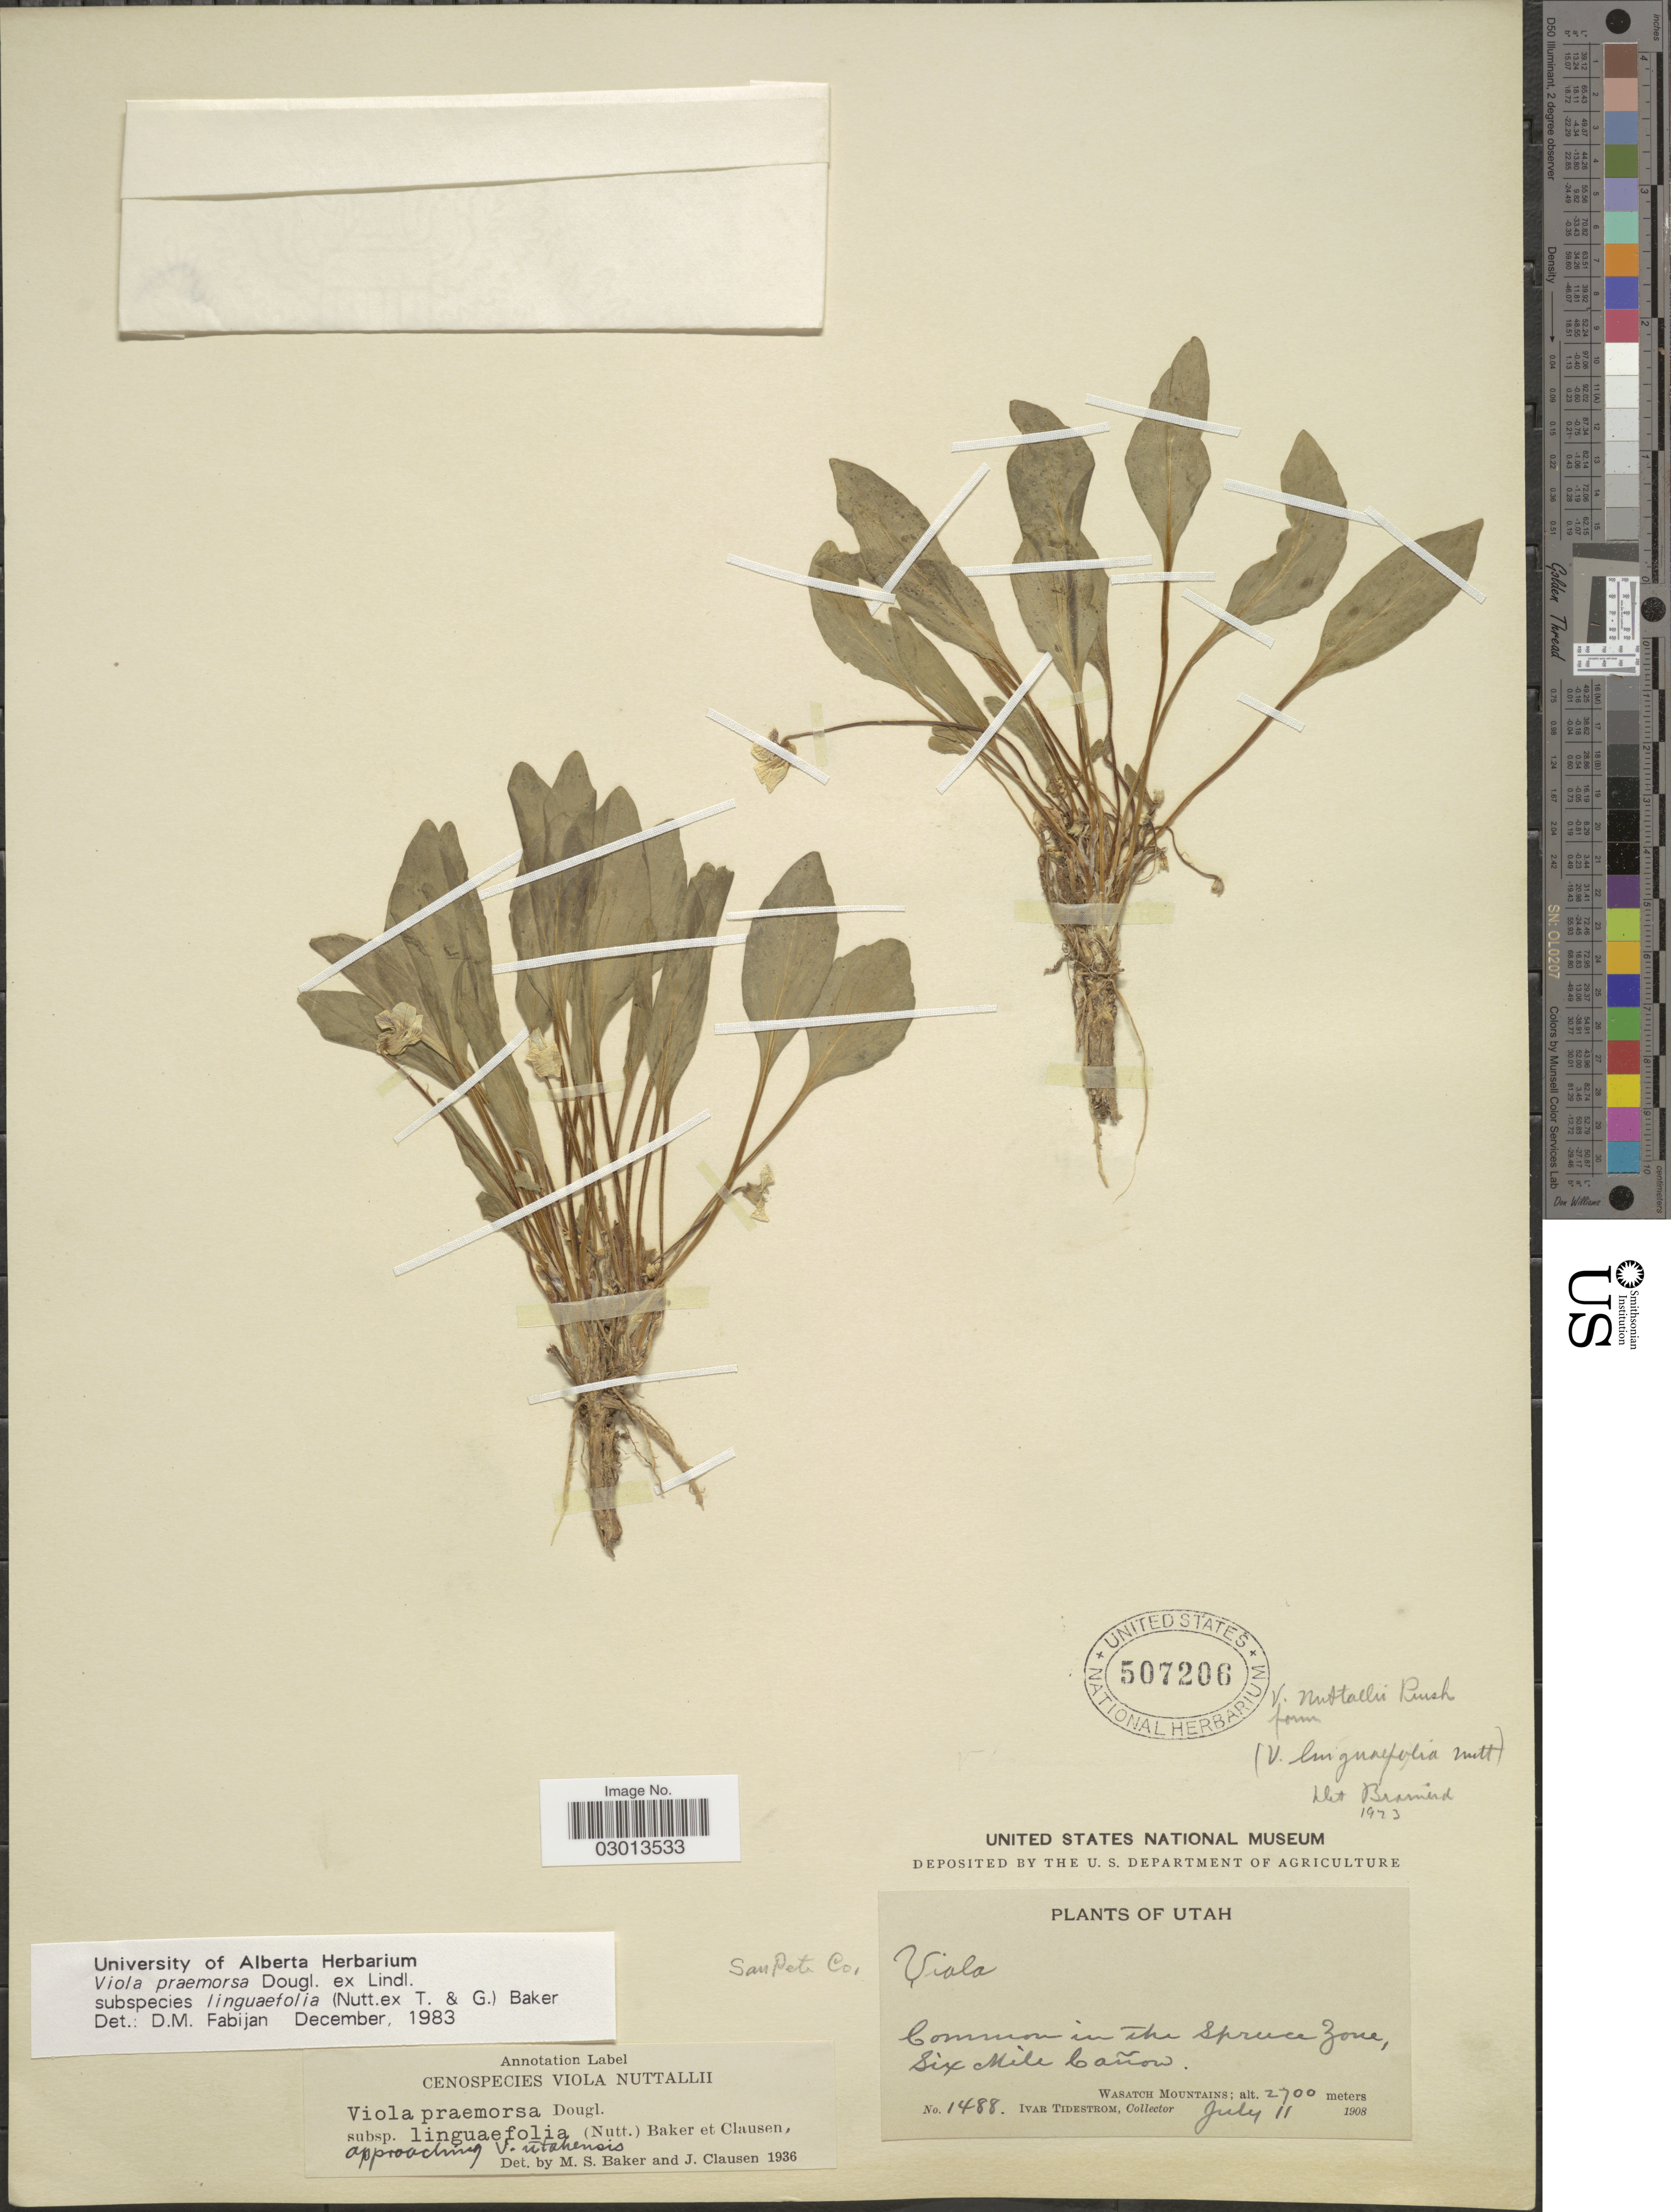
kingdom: Plantae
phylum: Tracheophyta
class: Magnoliopsida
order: Malpighiales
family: Violaceae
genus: Viola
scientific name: Viola praemorsa subsp. linguifolia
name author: (Nutt.) M.S. Baker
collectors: I. F. Tidestrom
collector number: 1488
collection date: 1908-07-11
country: United States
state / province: Utah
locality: In the Spruce Zone, Six Mile Cañon. Wasatch Mountains. Sanpete Co.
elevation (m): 2700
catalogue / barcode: US 507206